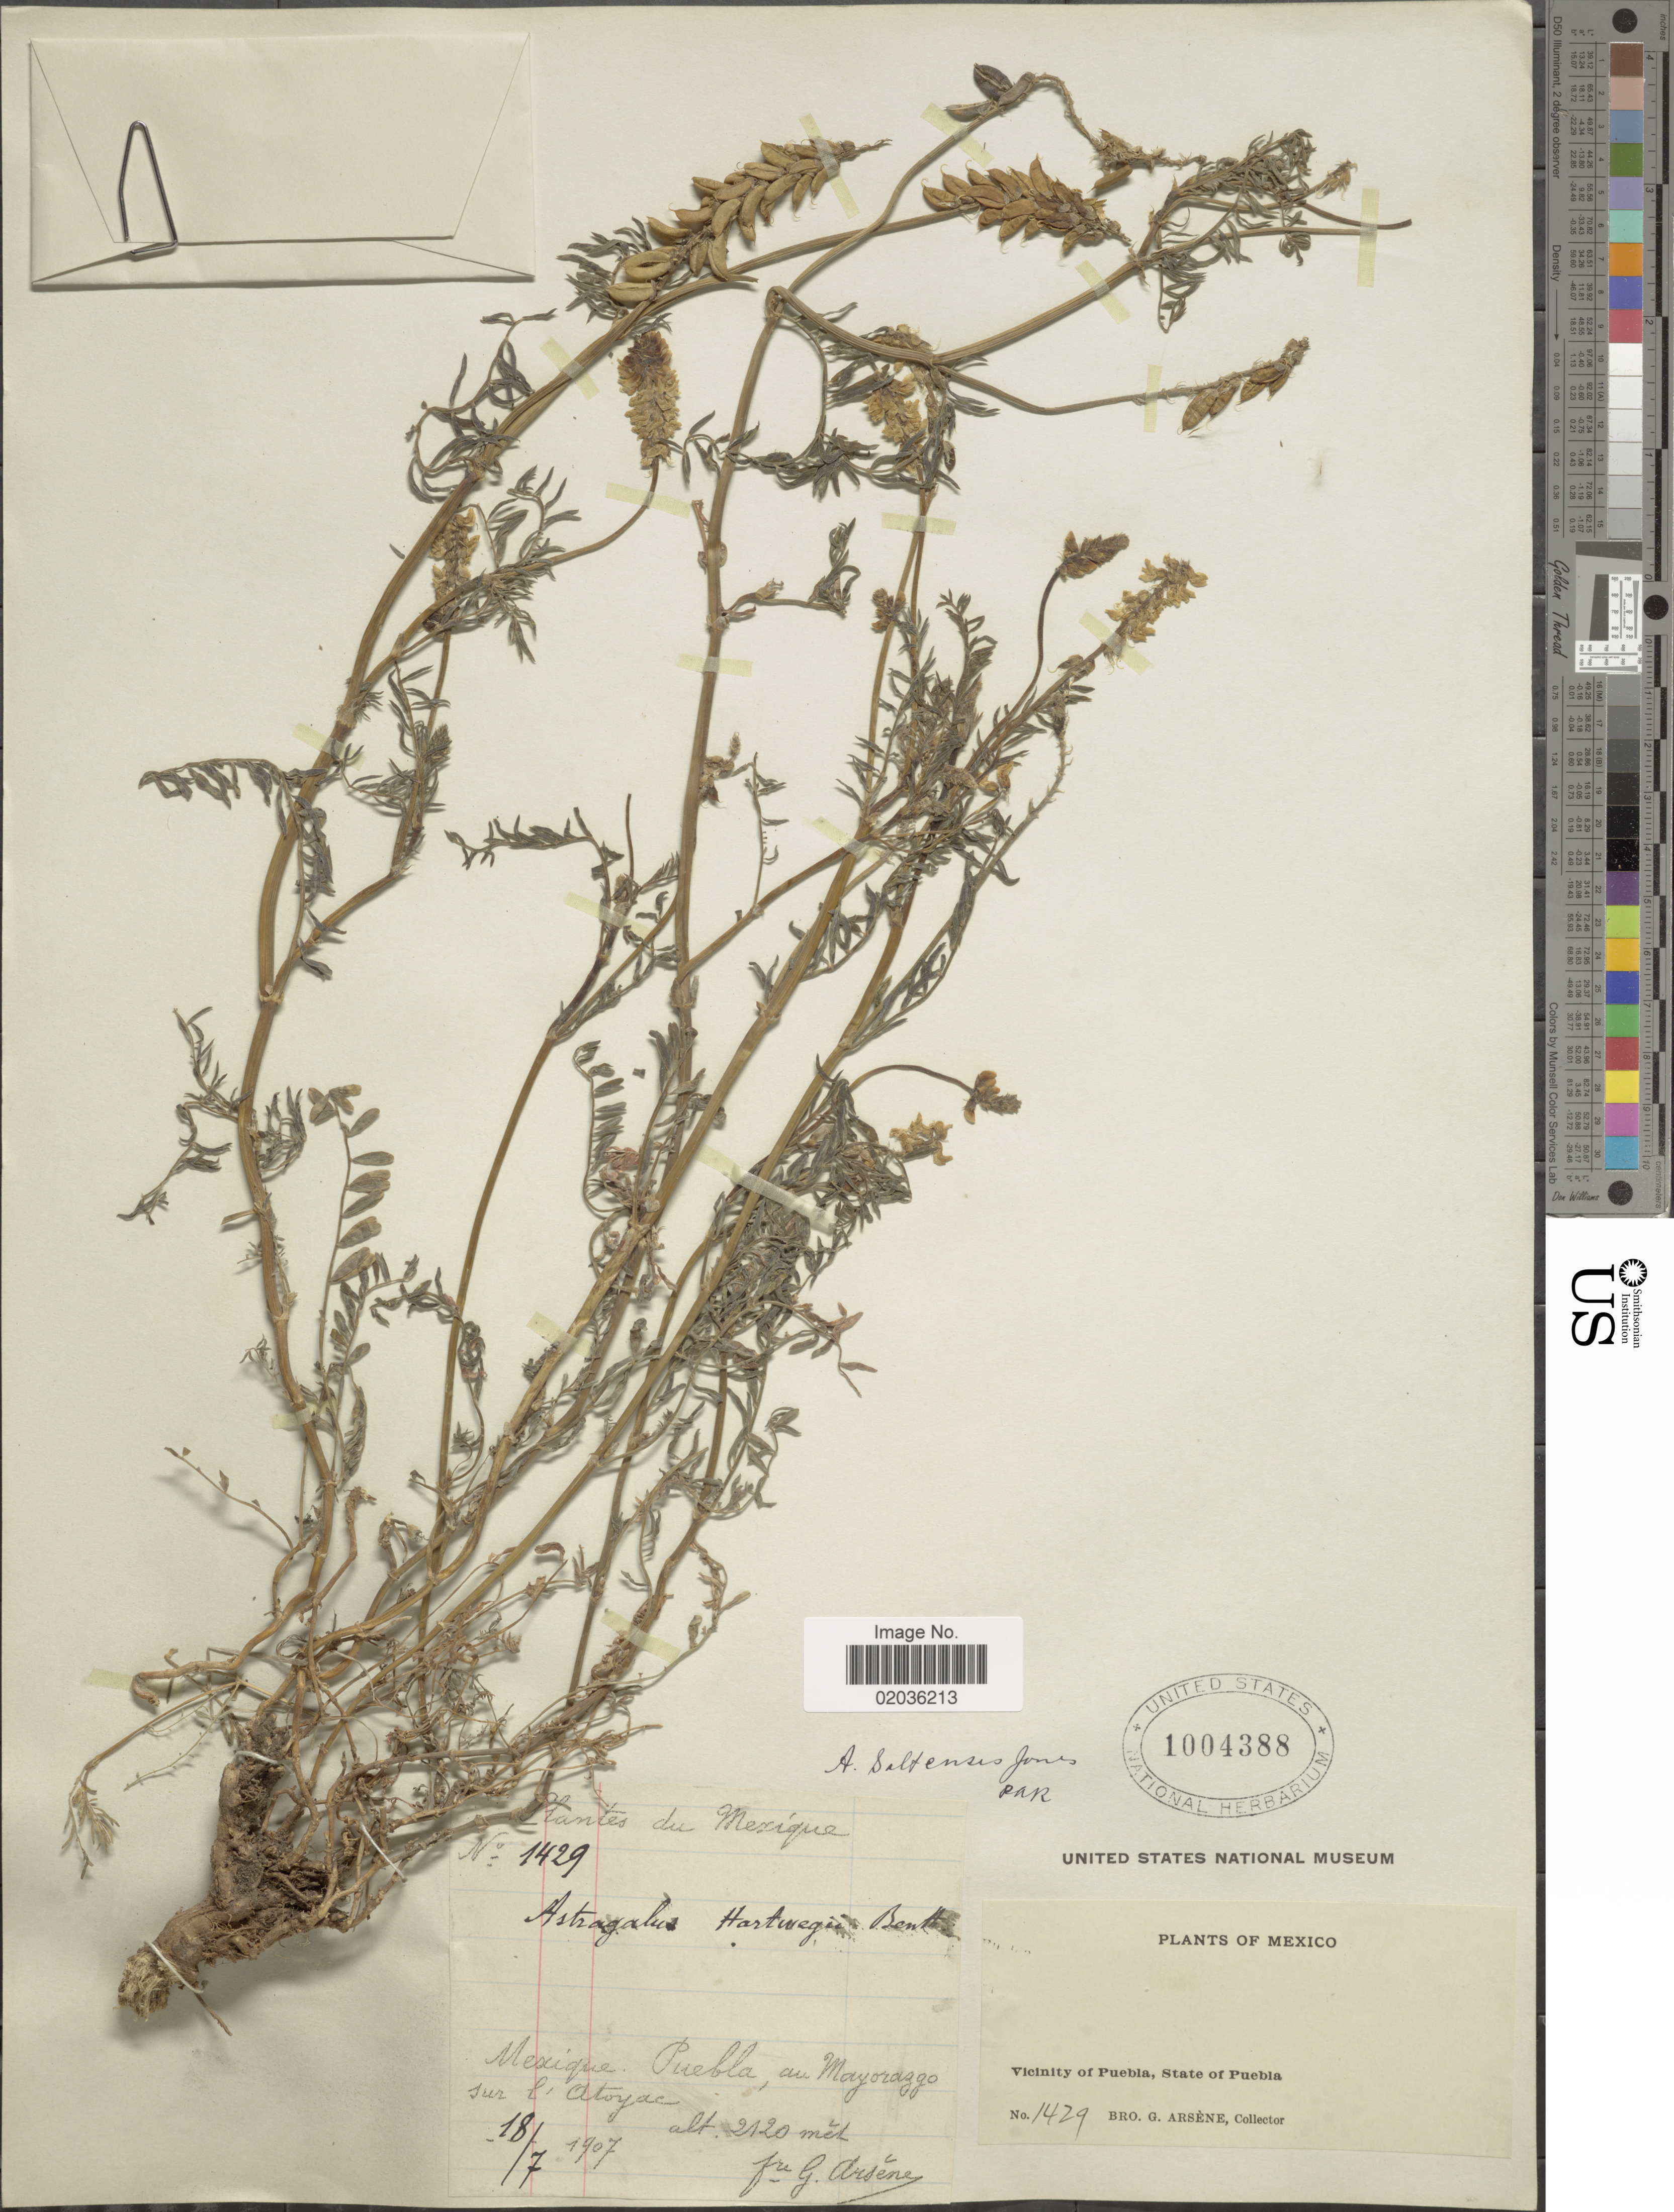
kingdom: Plantae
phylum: Tracheophyta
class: Magnoliopsida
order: Fabales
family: Fabaceae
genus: Astragalus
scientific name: Astragalus micranthus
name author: Desv.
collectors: Bro. G. Arsène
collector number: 1429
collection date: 1907-07-18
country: Mexico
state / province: Puebla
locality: An Mayorazzo sur l'Atoyac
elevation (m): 2120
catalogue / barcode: US 1004388